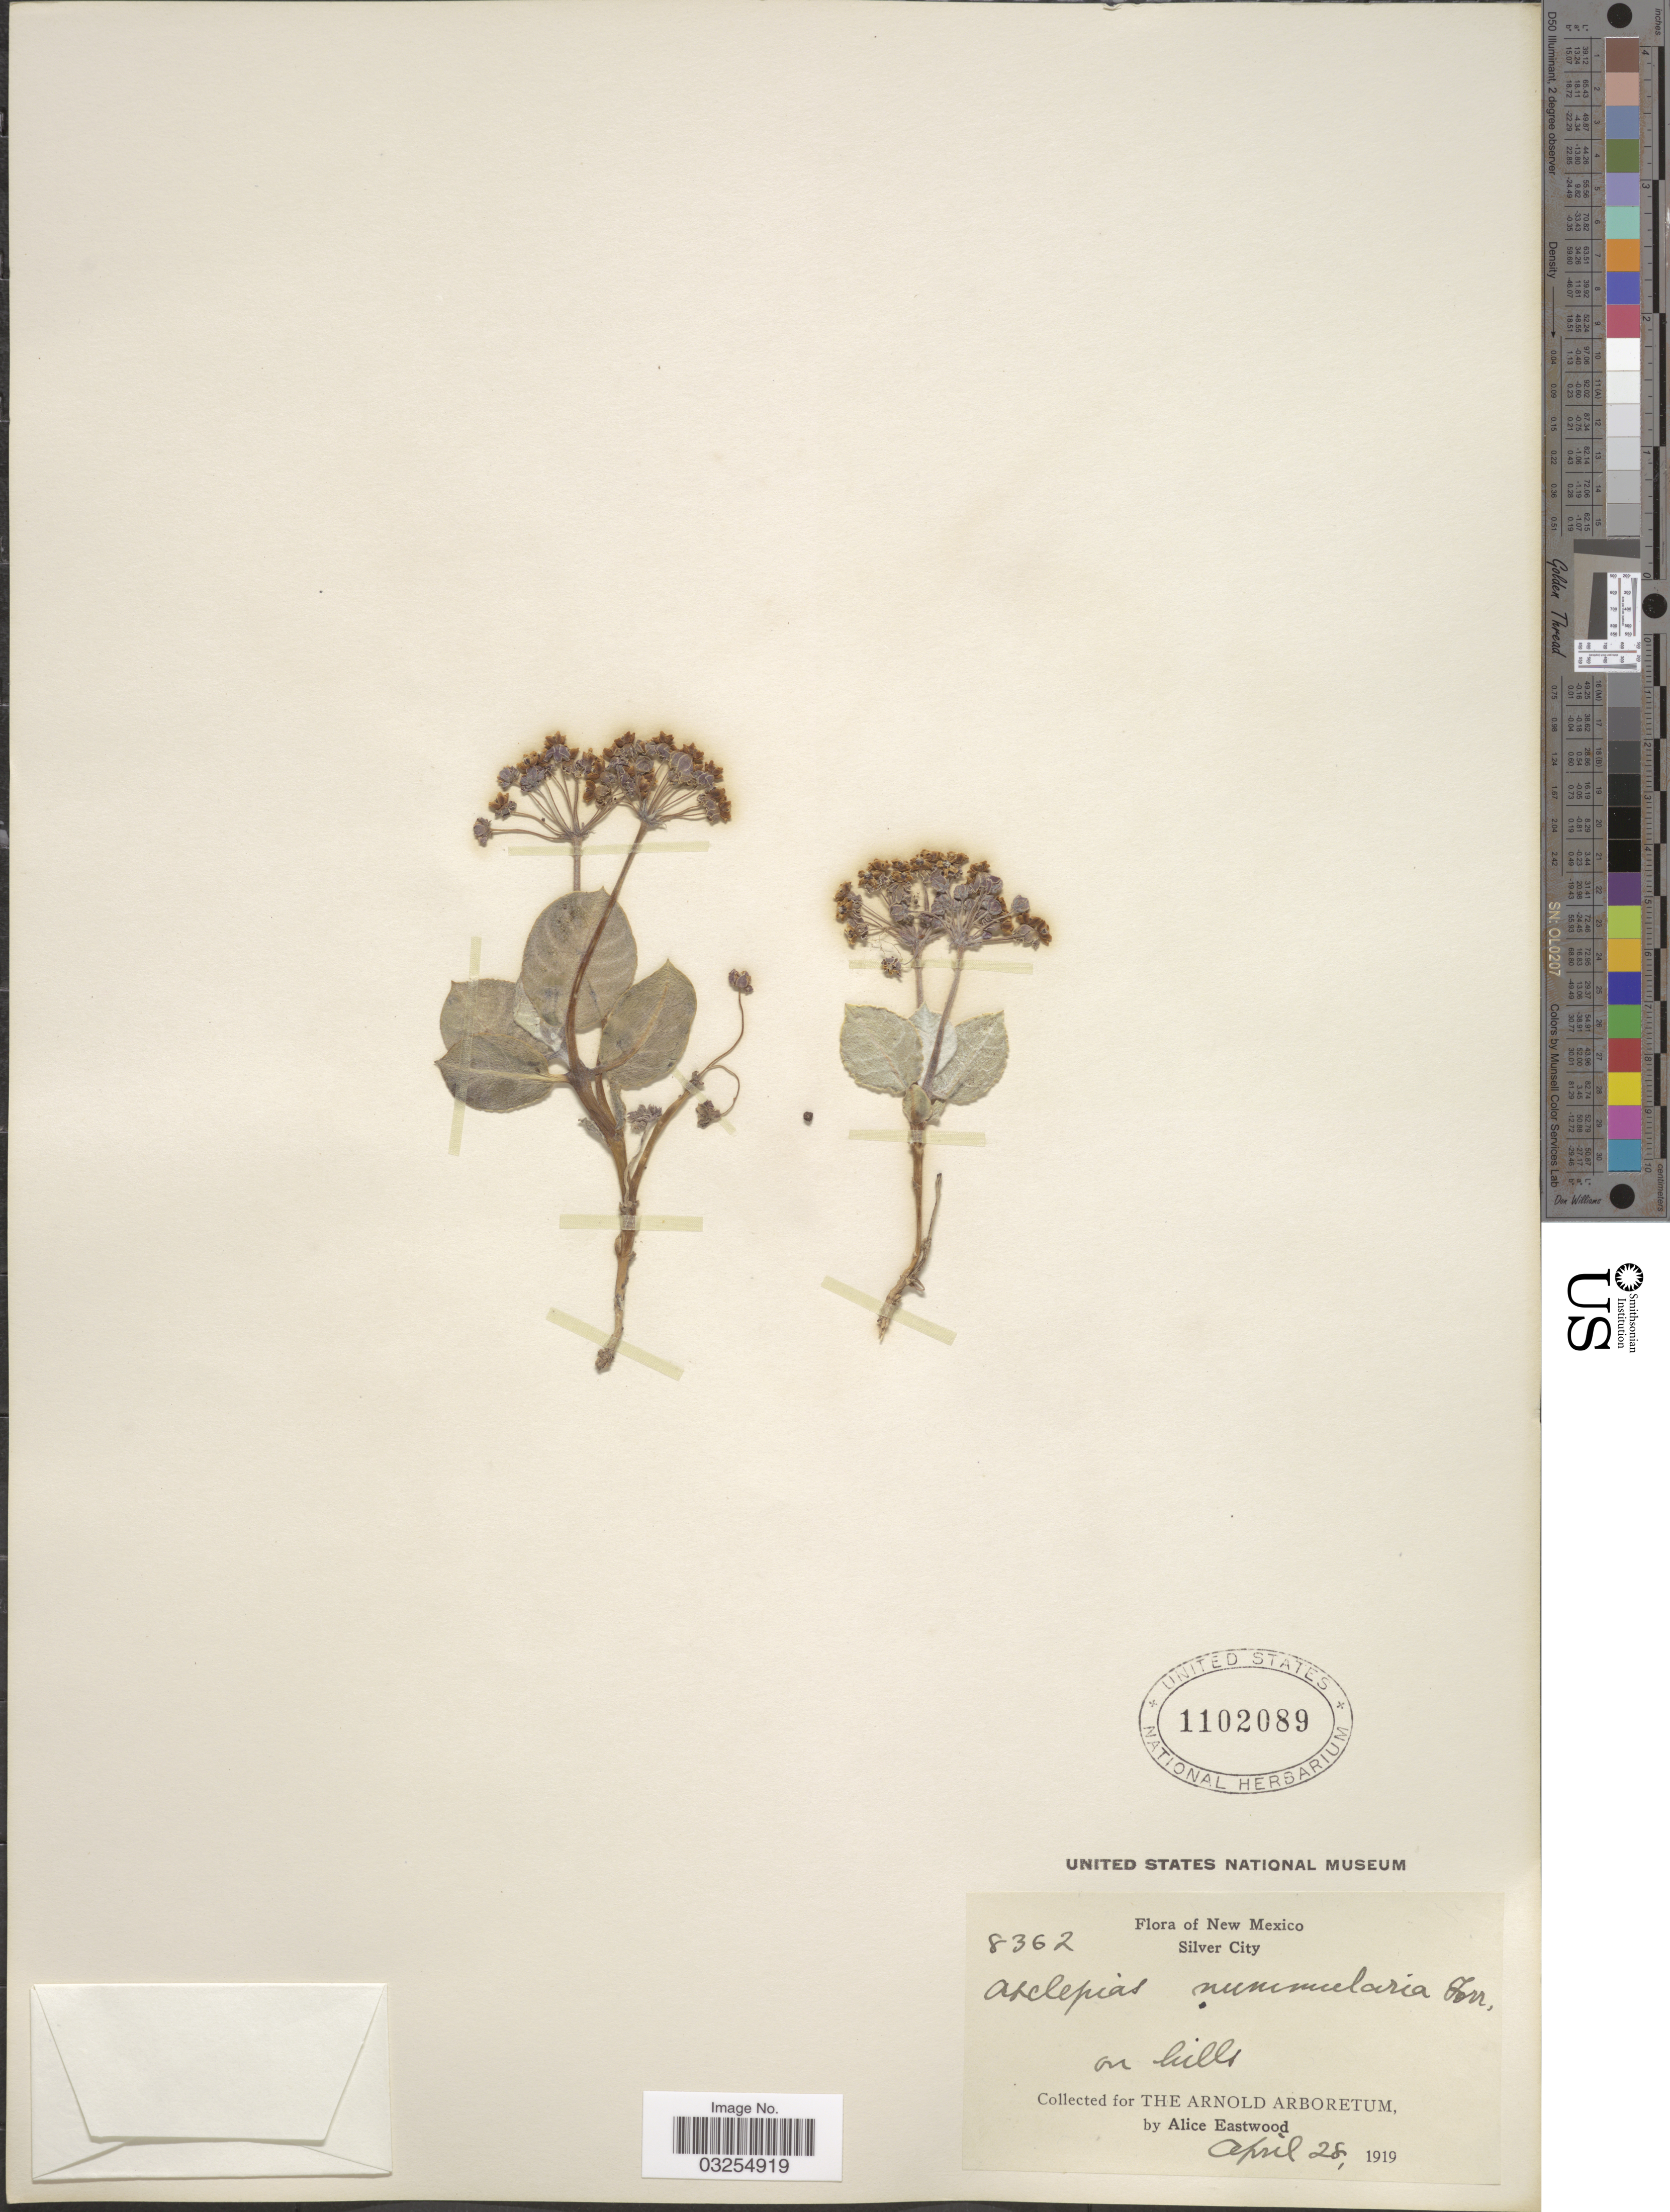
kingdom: Plantae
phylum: Tracheophyta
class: Magnoliopsida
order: Gentianales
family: Apocynaceae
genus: Asclepias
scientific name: Asclepias nummularia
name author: Torr.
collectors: A. Eastwood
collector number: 8362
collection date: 1919-04-28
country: United States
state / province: New Mexico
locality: Silver City. On hills.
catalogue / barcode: US 1102089